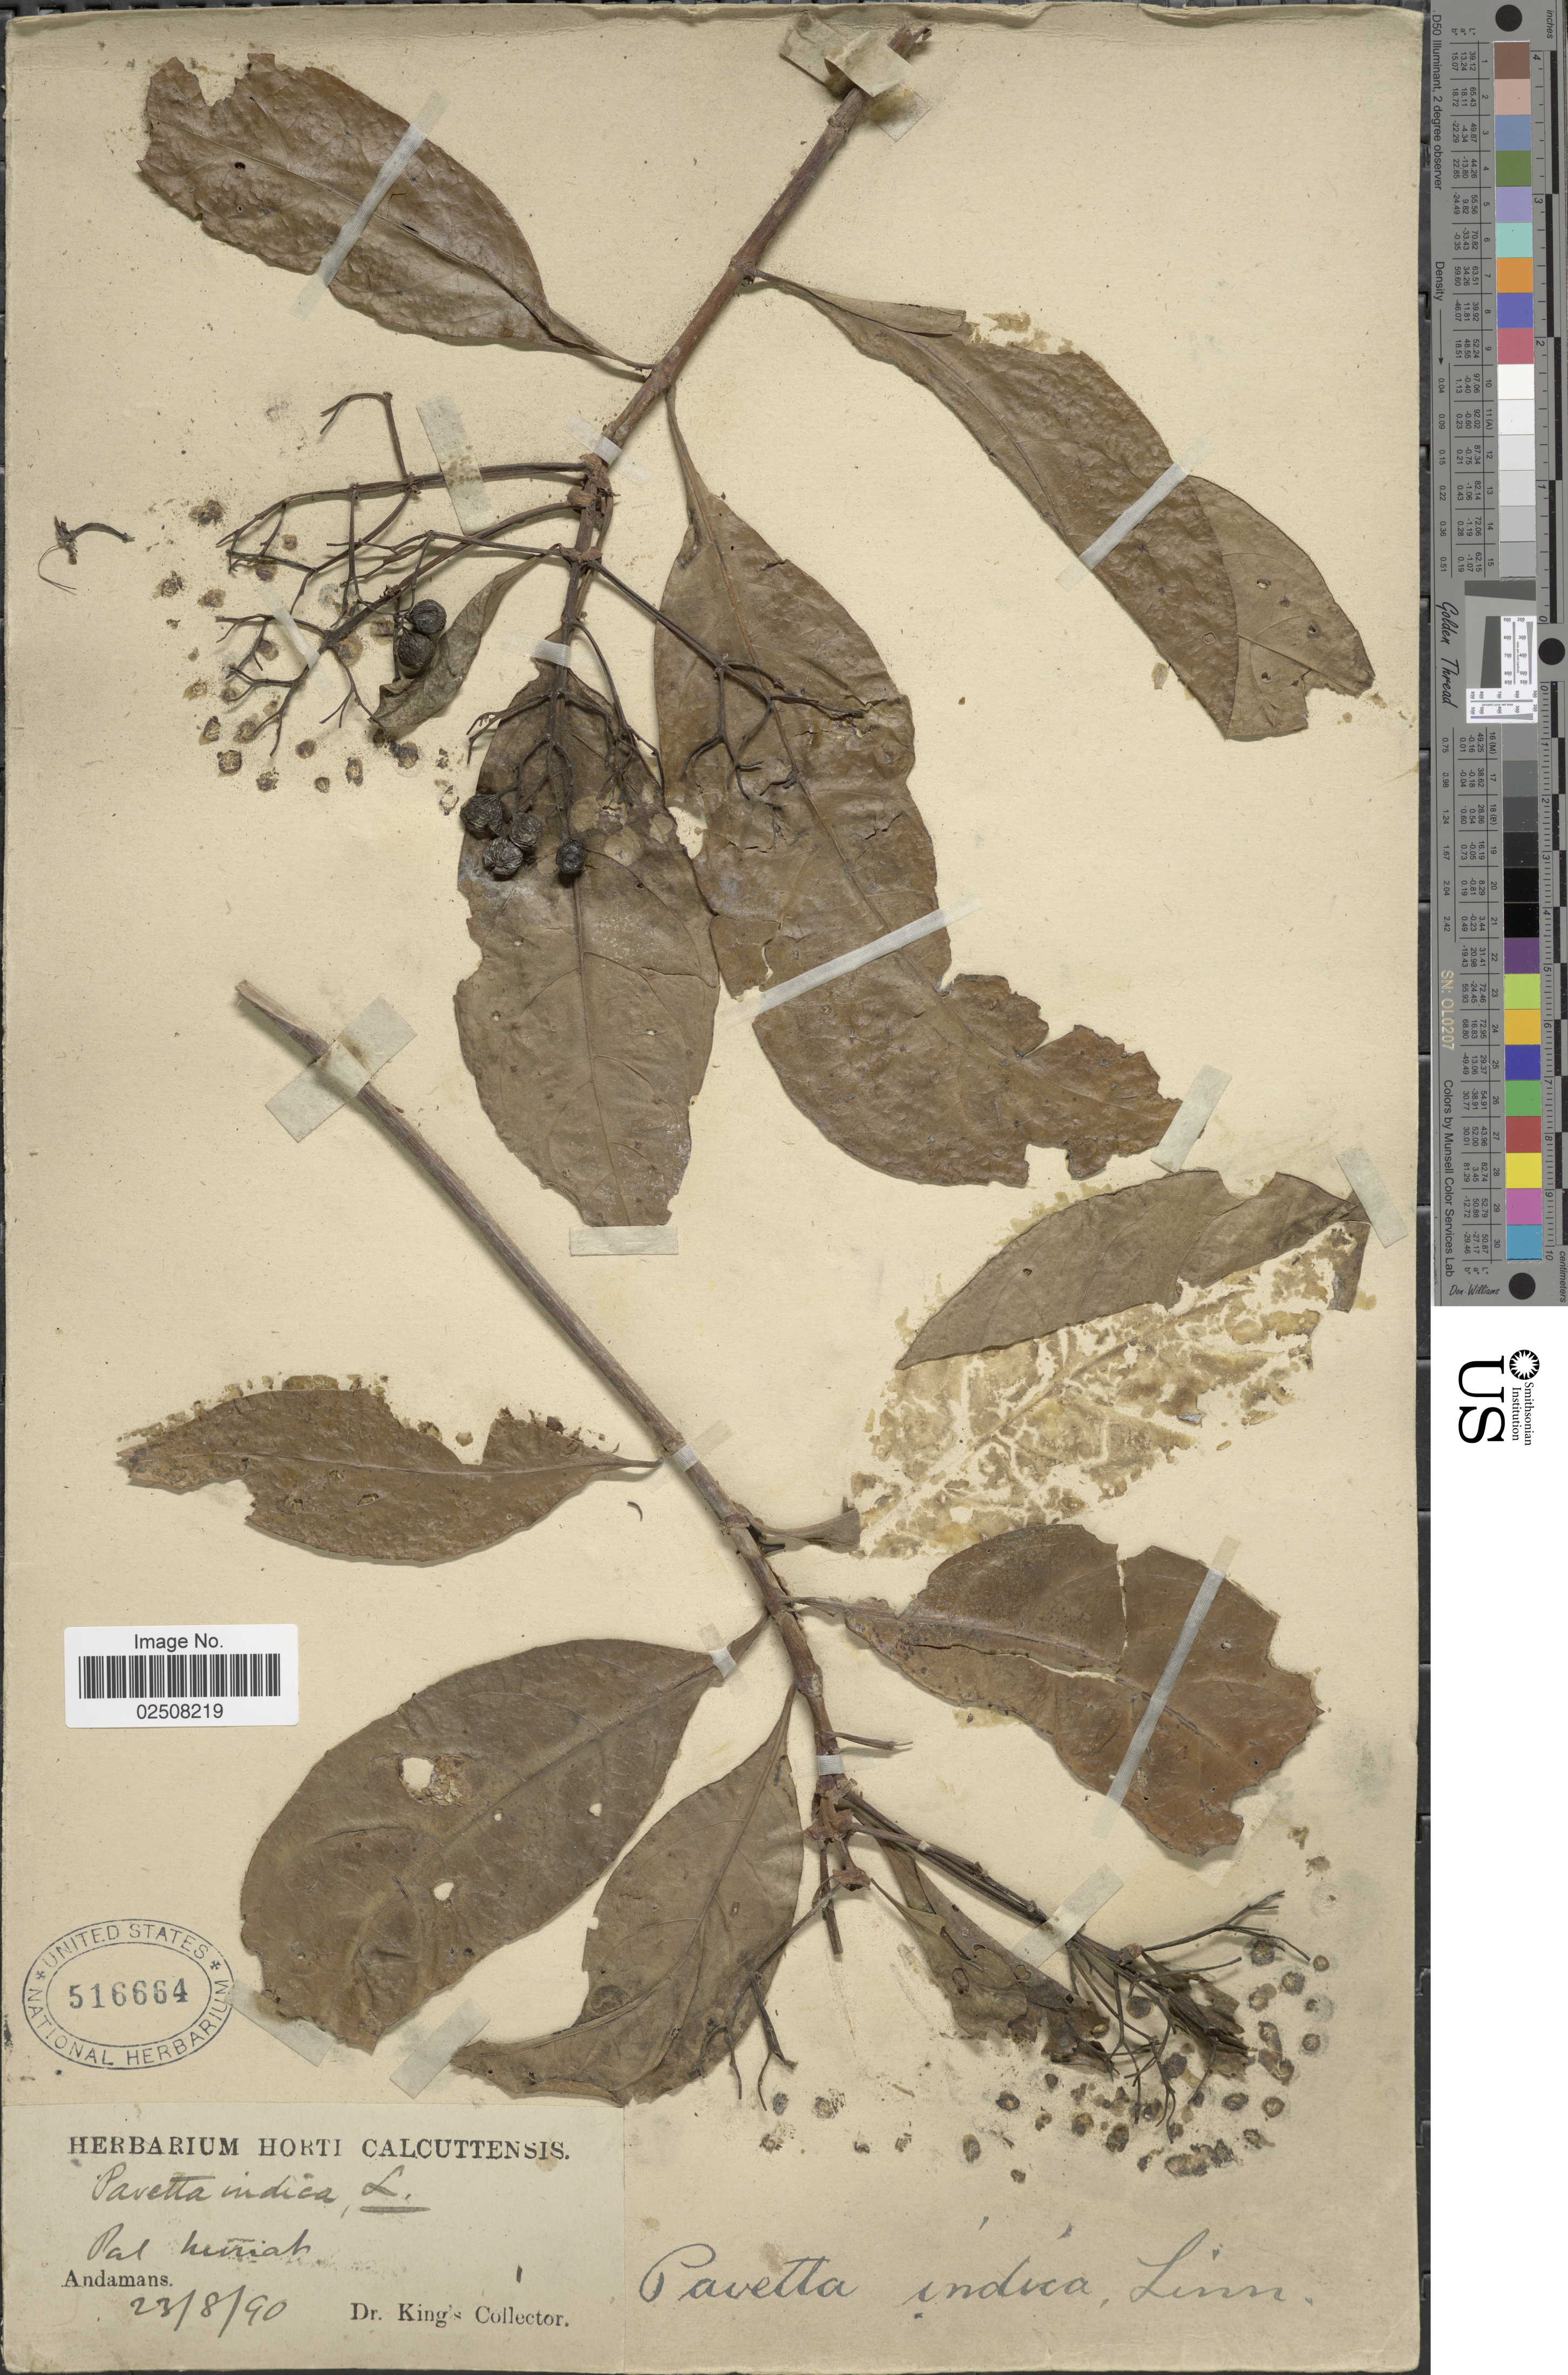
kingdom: Plantae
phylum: Tracheophyta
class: Magnoliopsida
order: Gentianales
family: Rubiaceae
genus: Pavetta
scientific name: Pavetta indica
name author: L.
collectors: Dr. King's collector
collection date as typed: Transcribed d/m/y: 23/8/90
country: India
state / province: Andaman and Nicobar Islands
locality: Andamans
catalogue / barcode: US 516664